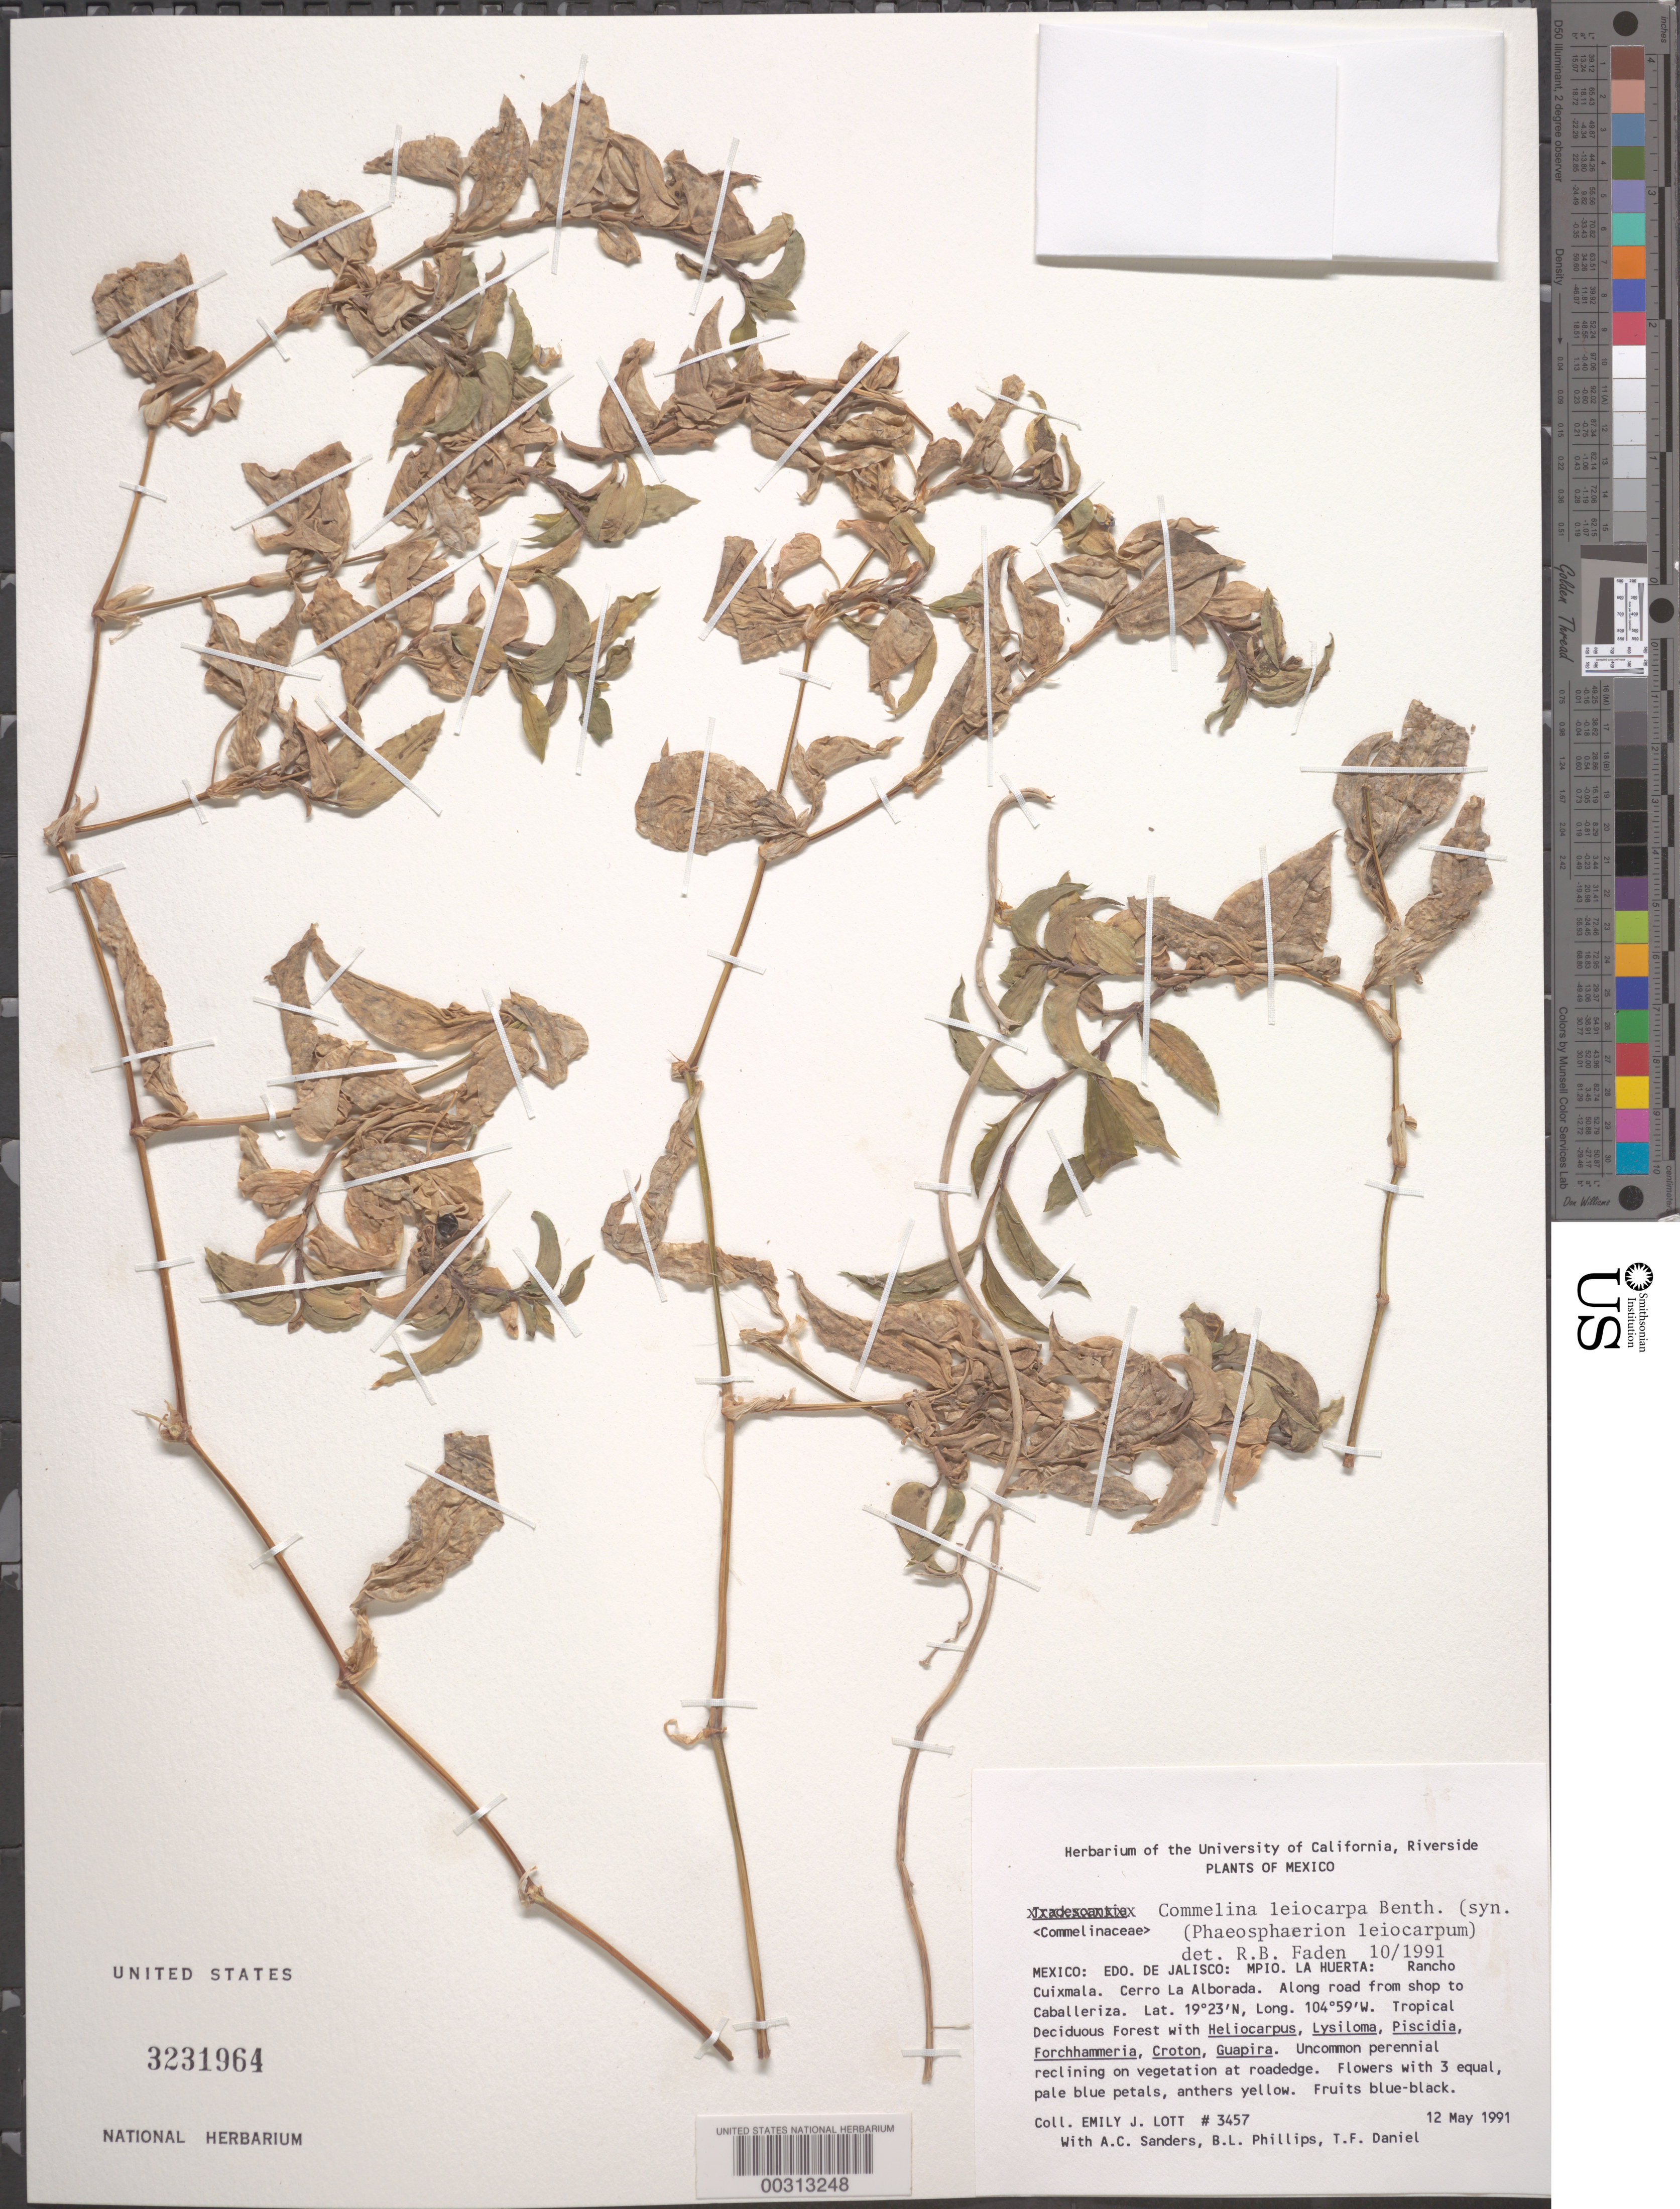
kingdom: Plantae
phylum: Tracheophyta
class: Liliopsida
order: Commelinales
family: Commelinaceae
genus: Commelina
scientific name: Commelina leiocarpa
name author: Benth.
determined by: Faden, Robert B., (US), Smithsonian Institution - National Museum of Natural History (UNITED STATES)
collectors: E. Lott, A. Sanders, B. L. Phillips & T. F. Daniel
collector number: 3457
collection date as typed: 12 May 1991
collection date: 1991-05-12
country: Mexico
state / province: Jalisco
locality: La Huerta, Rancho Cuixmala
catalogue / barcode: US 3231964